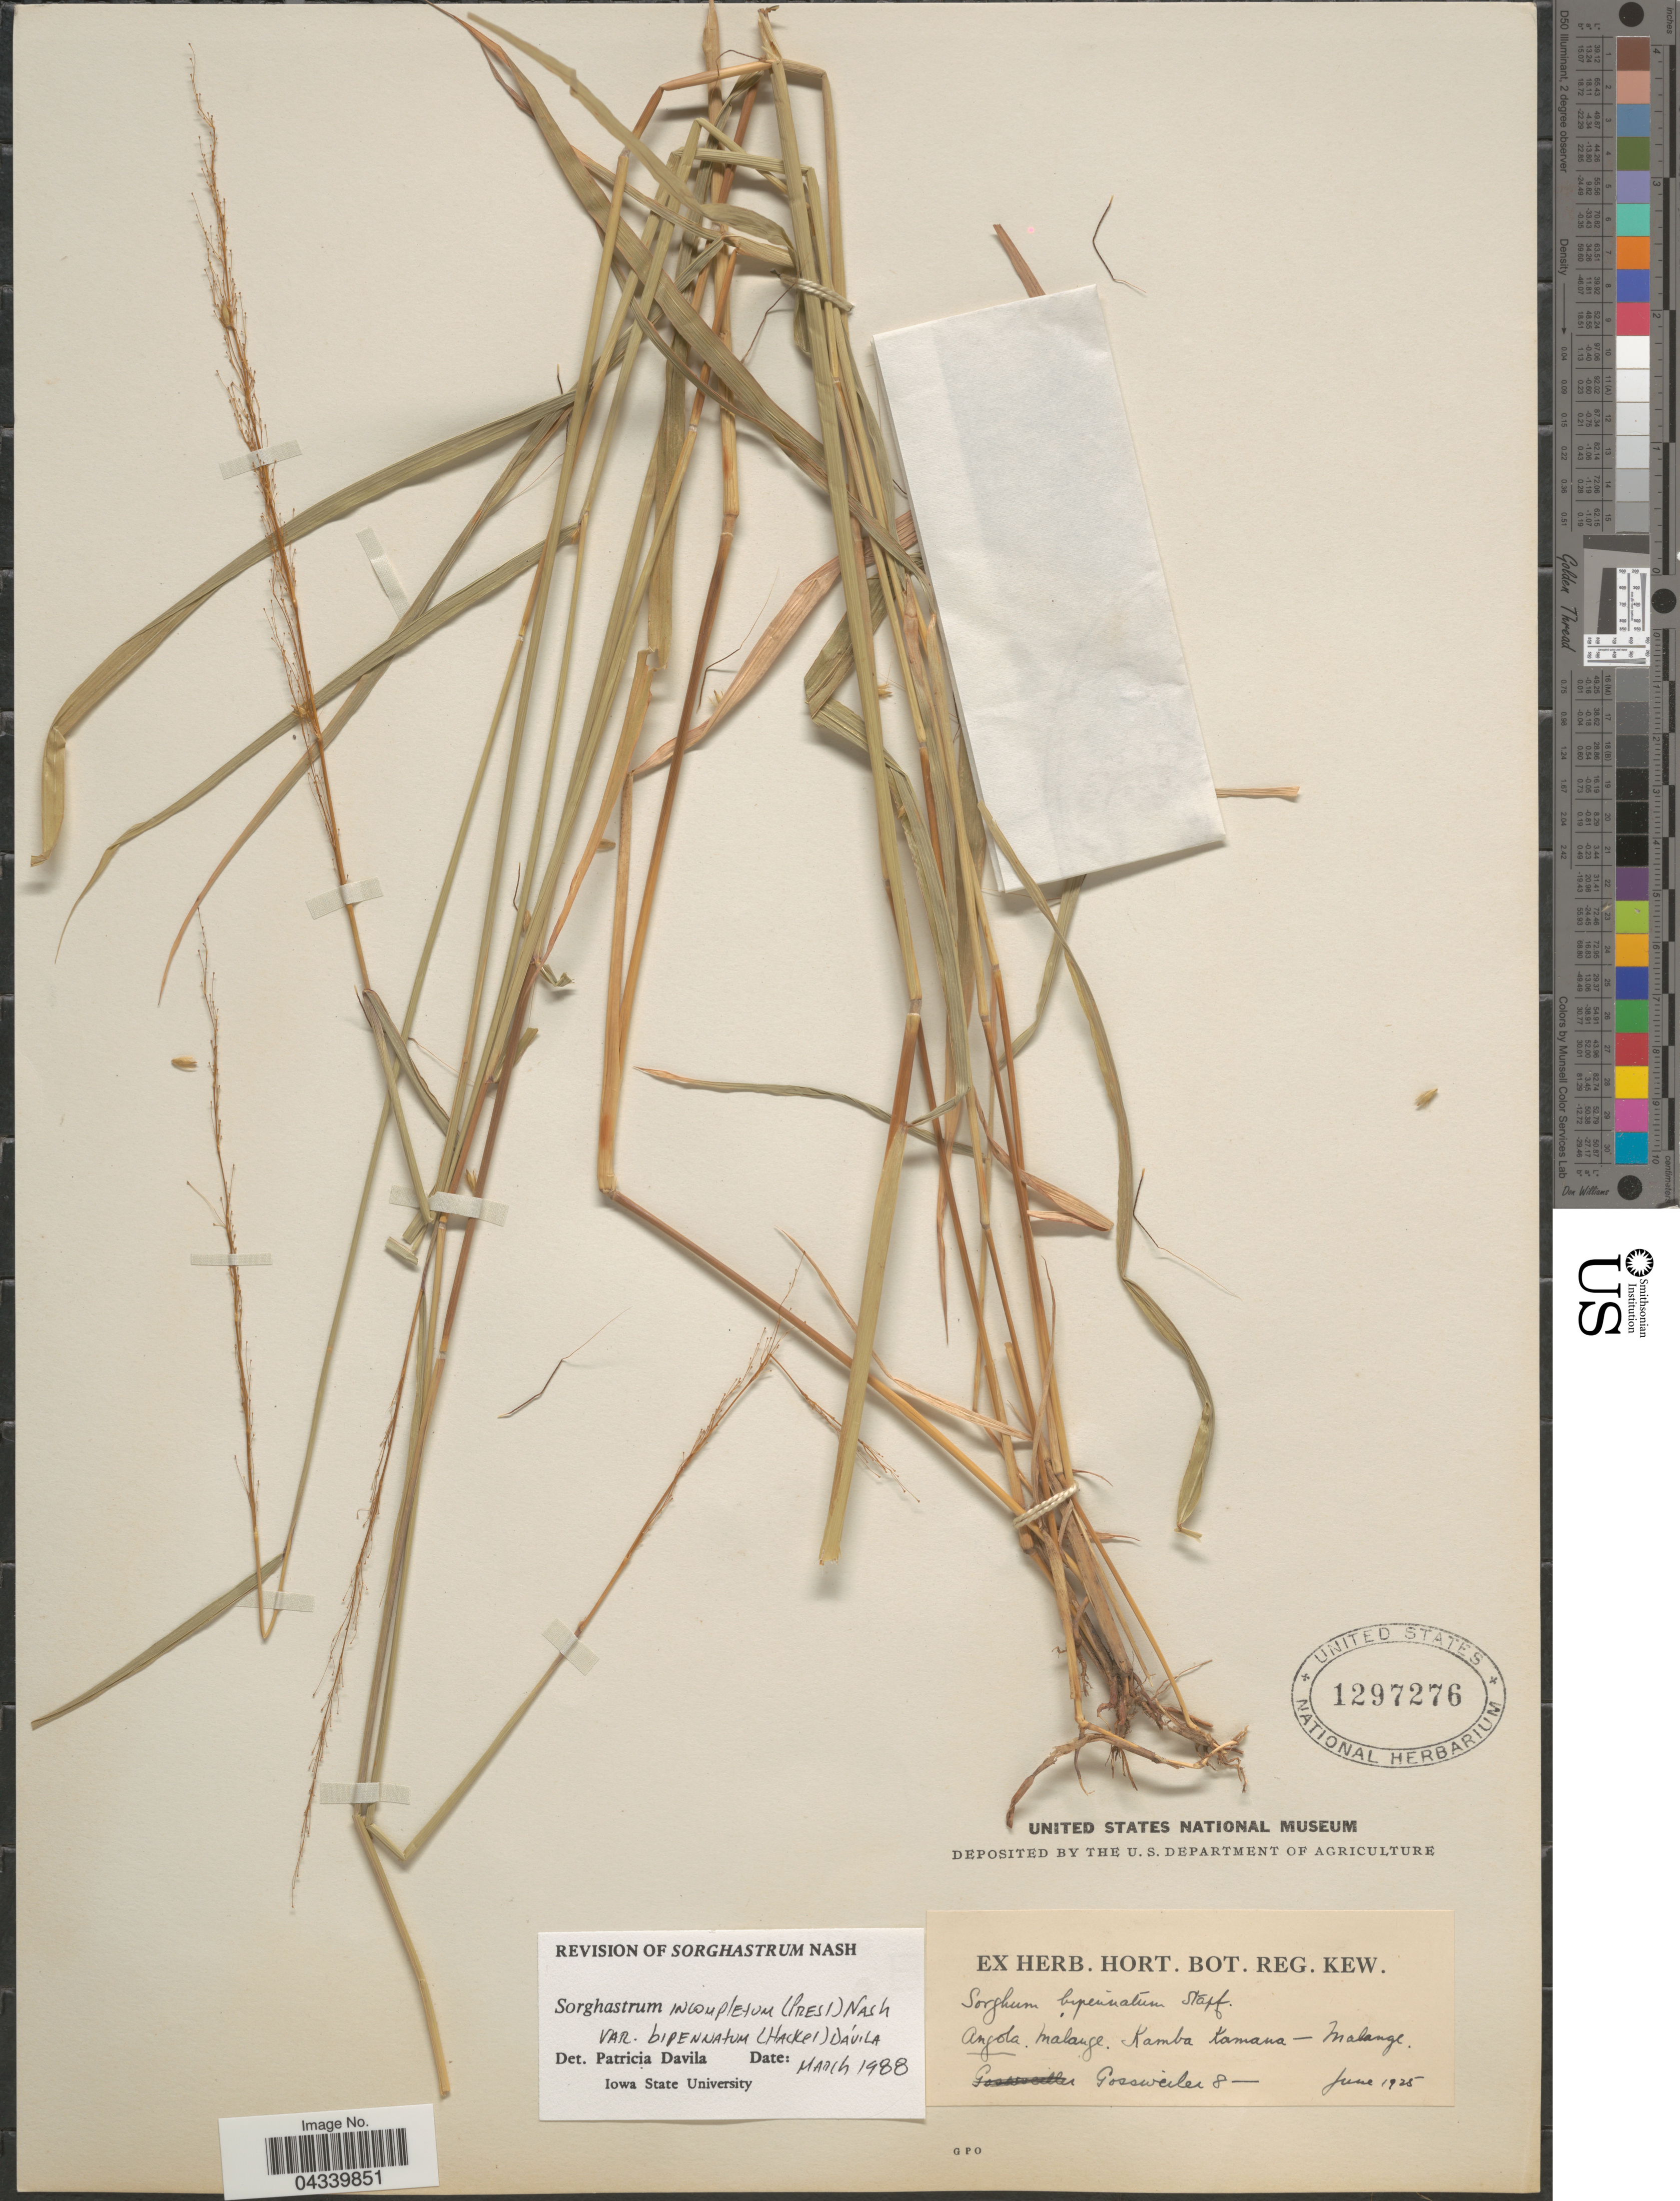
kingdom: Plantae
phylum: Tracheophyta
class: Liliopsida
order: Poales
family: Poaceae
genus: Sorghastrum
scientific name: Sorghastrum bipennatum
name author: (Hack.) Pilg.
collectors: -. Gossweiler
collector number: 8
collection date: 1925-06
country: Angola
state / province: Malange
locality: Kamba Kamana - Malange.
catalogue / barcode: US 1297276